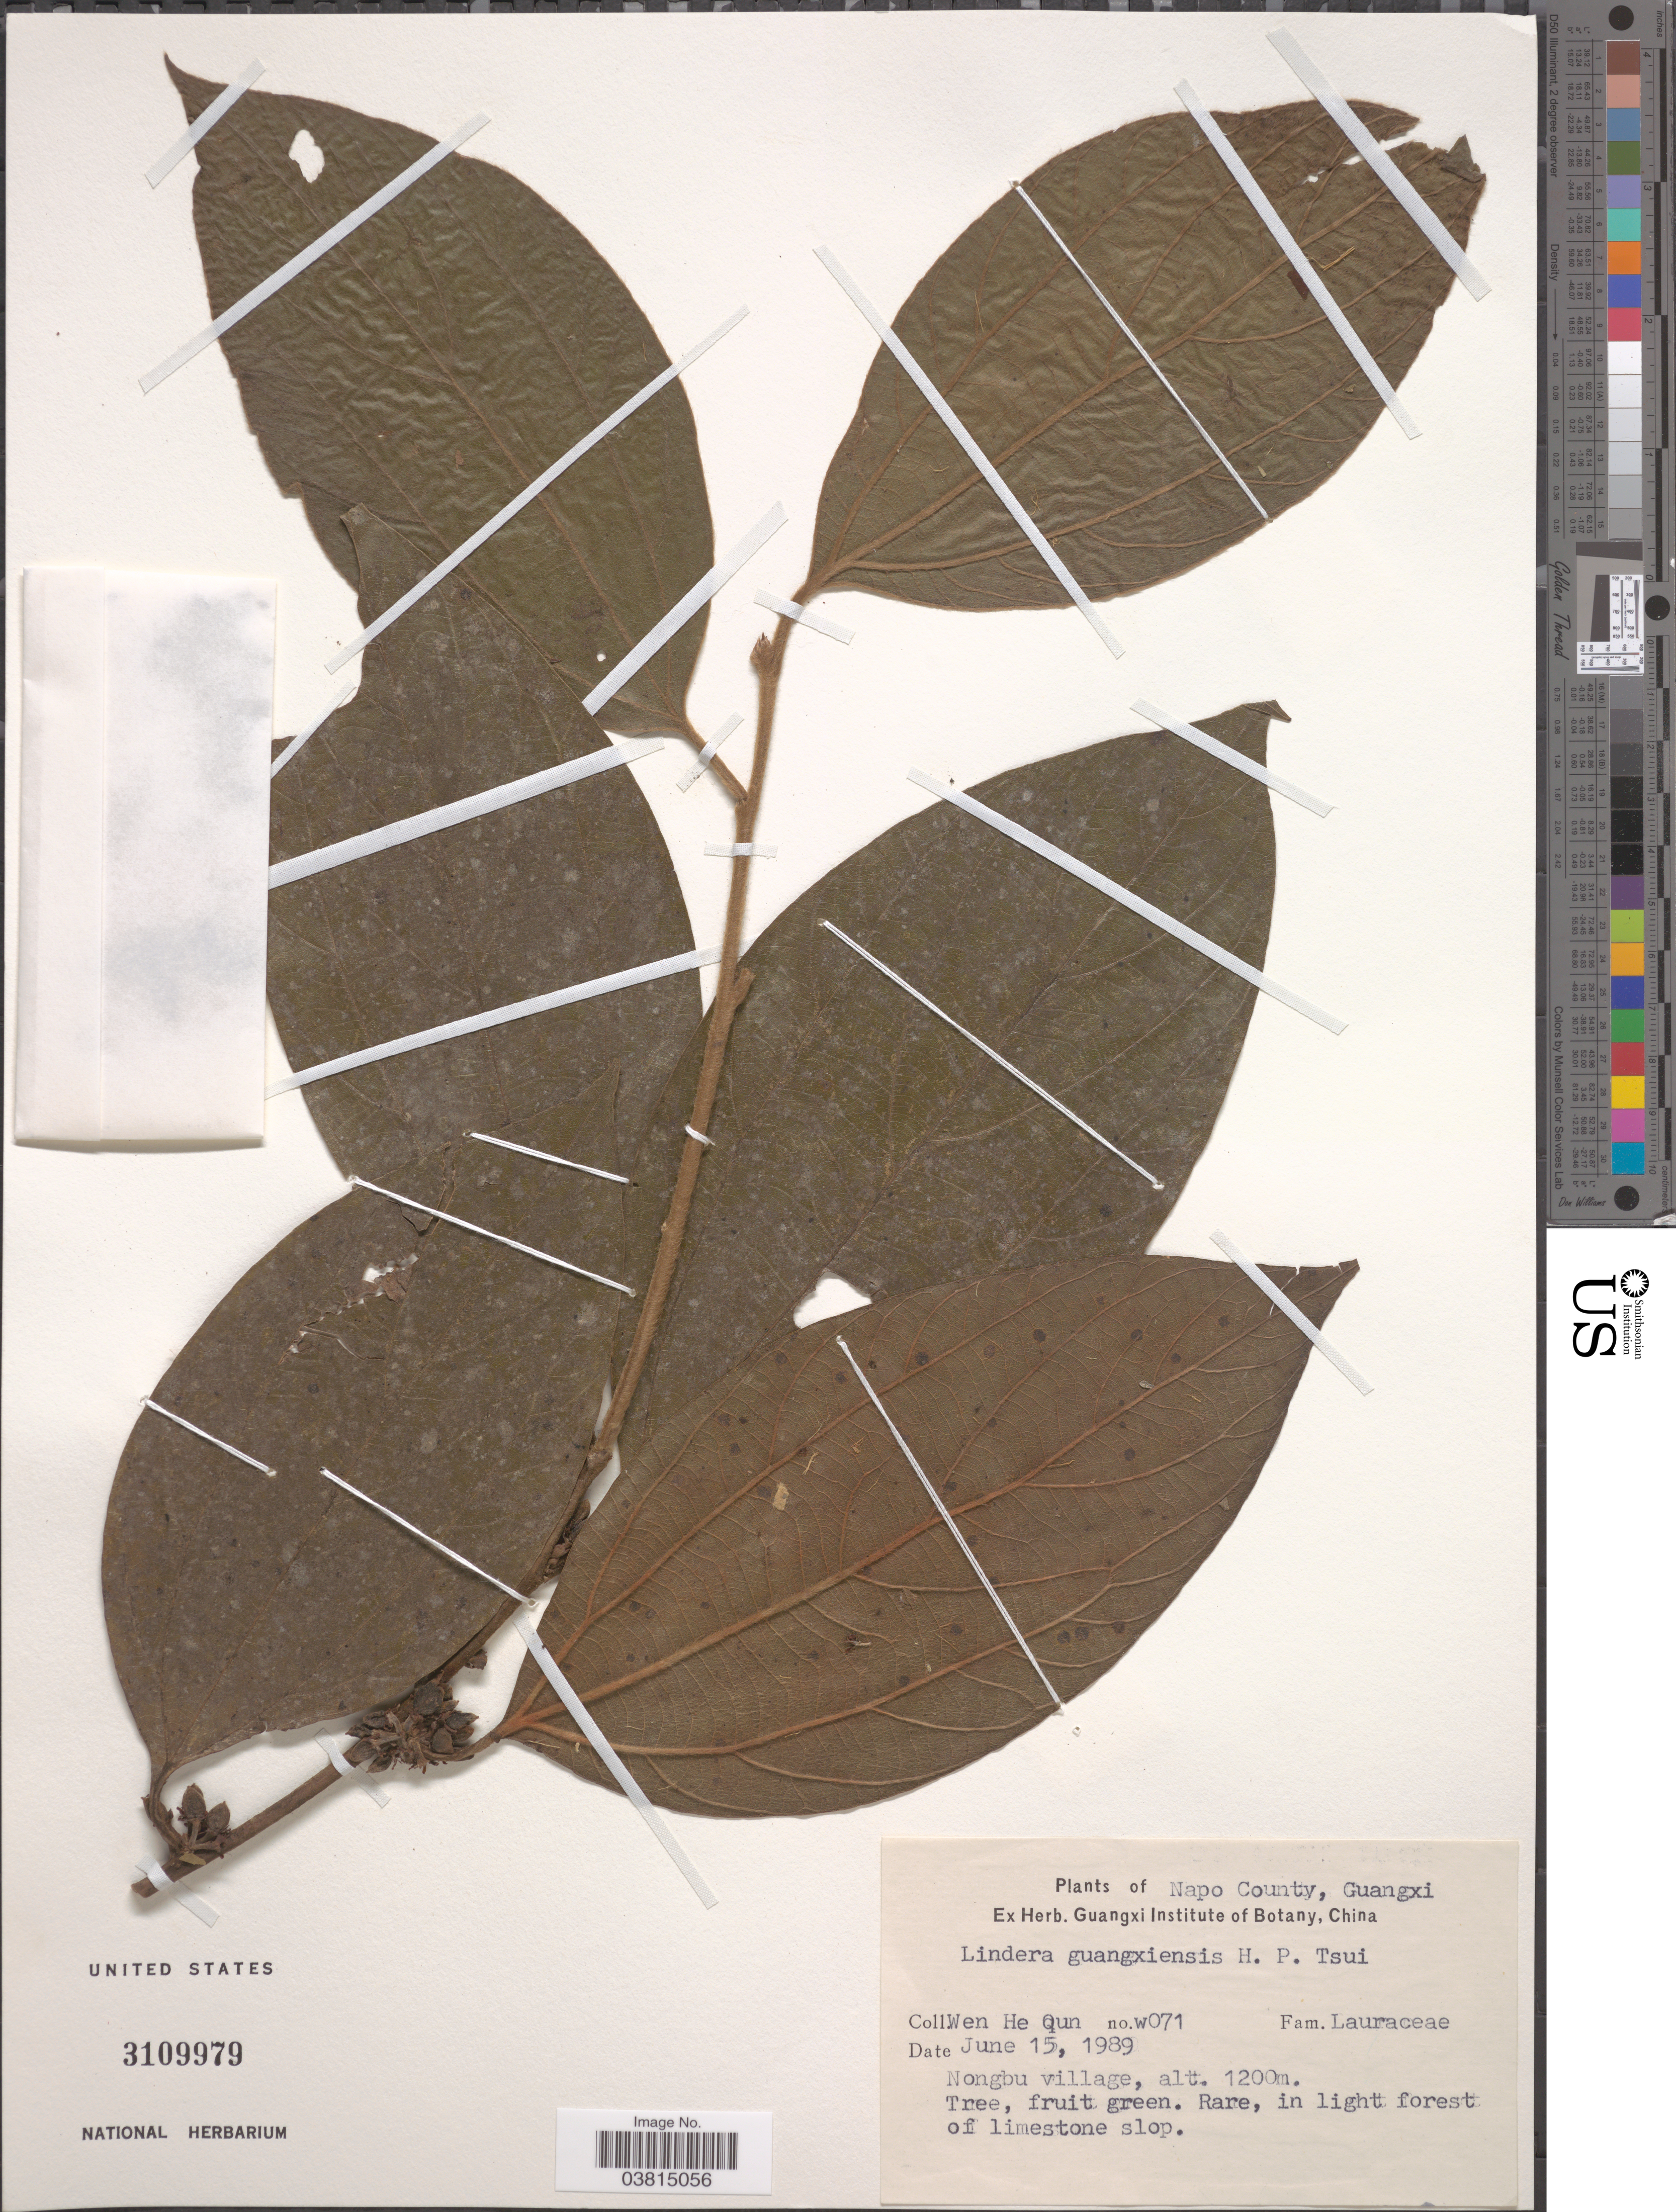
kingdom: Plantae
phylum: Tracheophyta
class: Magnoliopsida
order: Laurales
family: Lauraceae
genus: Lindera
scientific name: Lindera guangxiensis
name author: H.P. Tsui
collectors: H. Wen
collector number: W071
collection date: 1989-06-15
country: China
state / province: Guangxi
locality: Napo County. Nongbu village.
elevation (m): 1200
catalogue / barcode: US 3109979